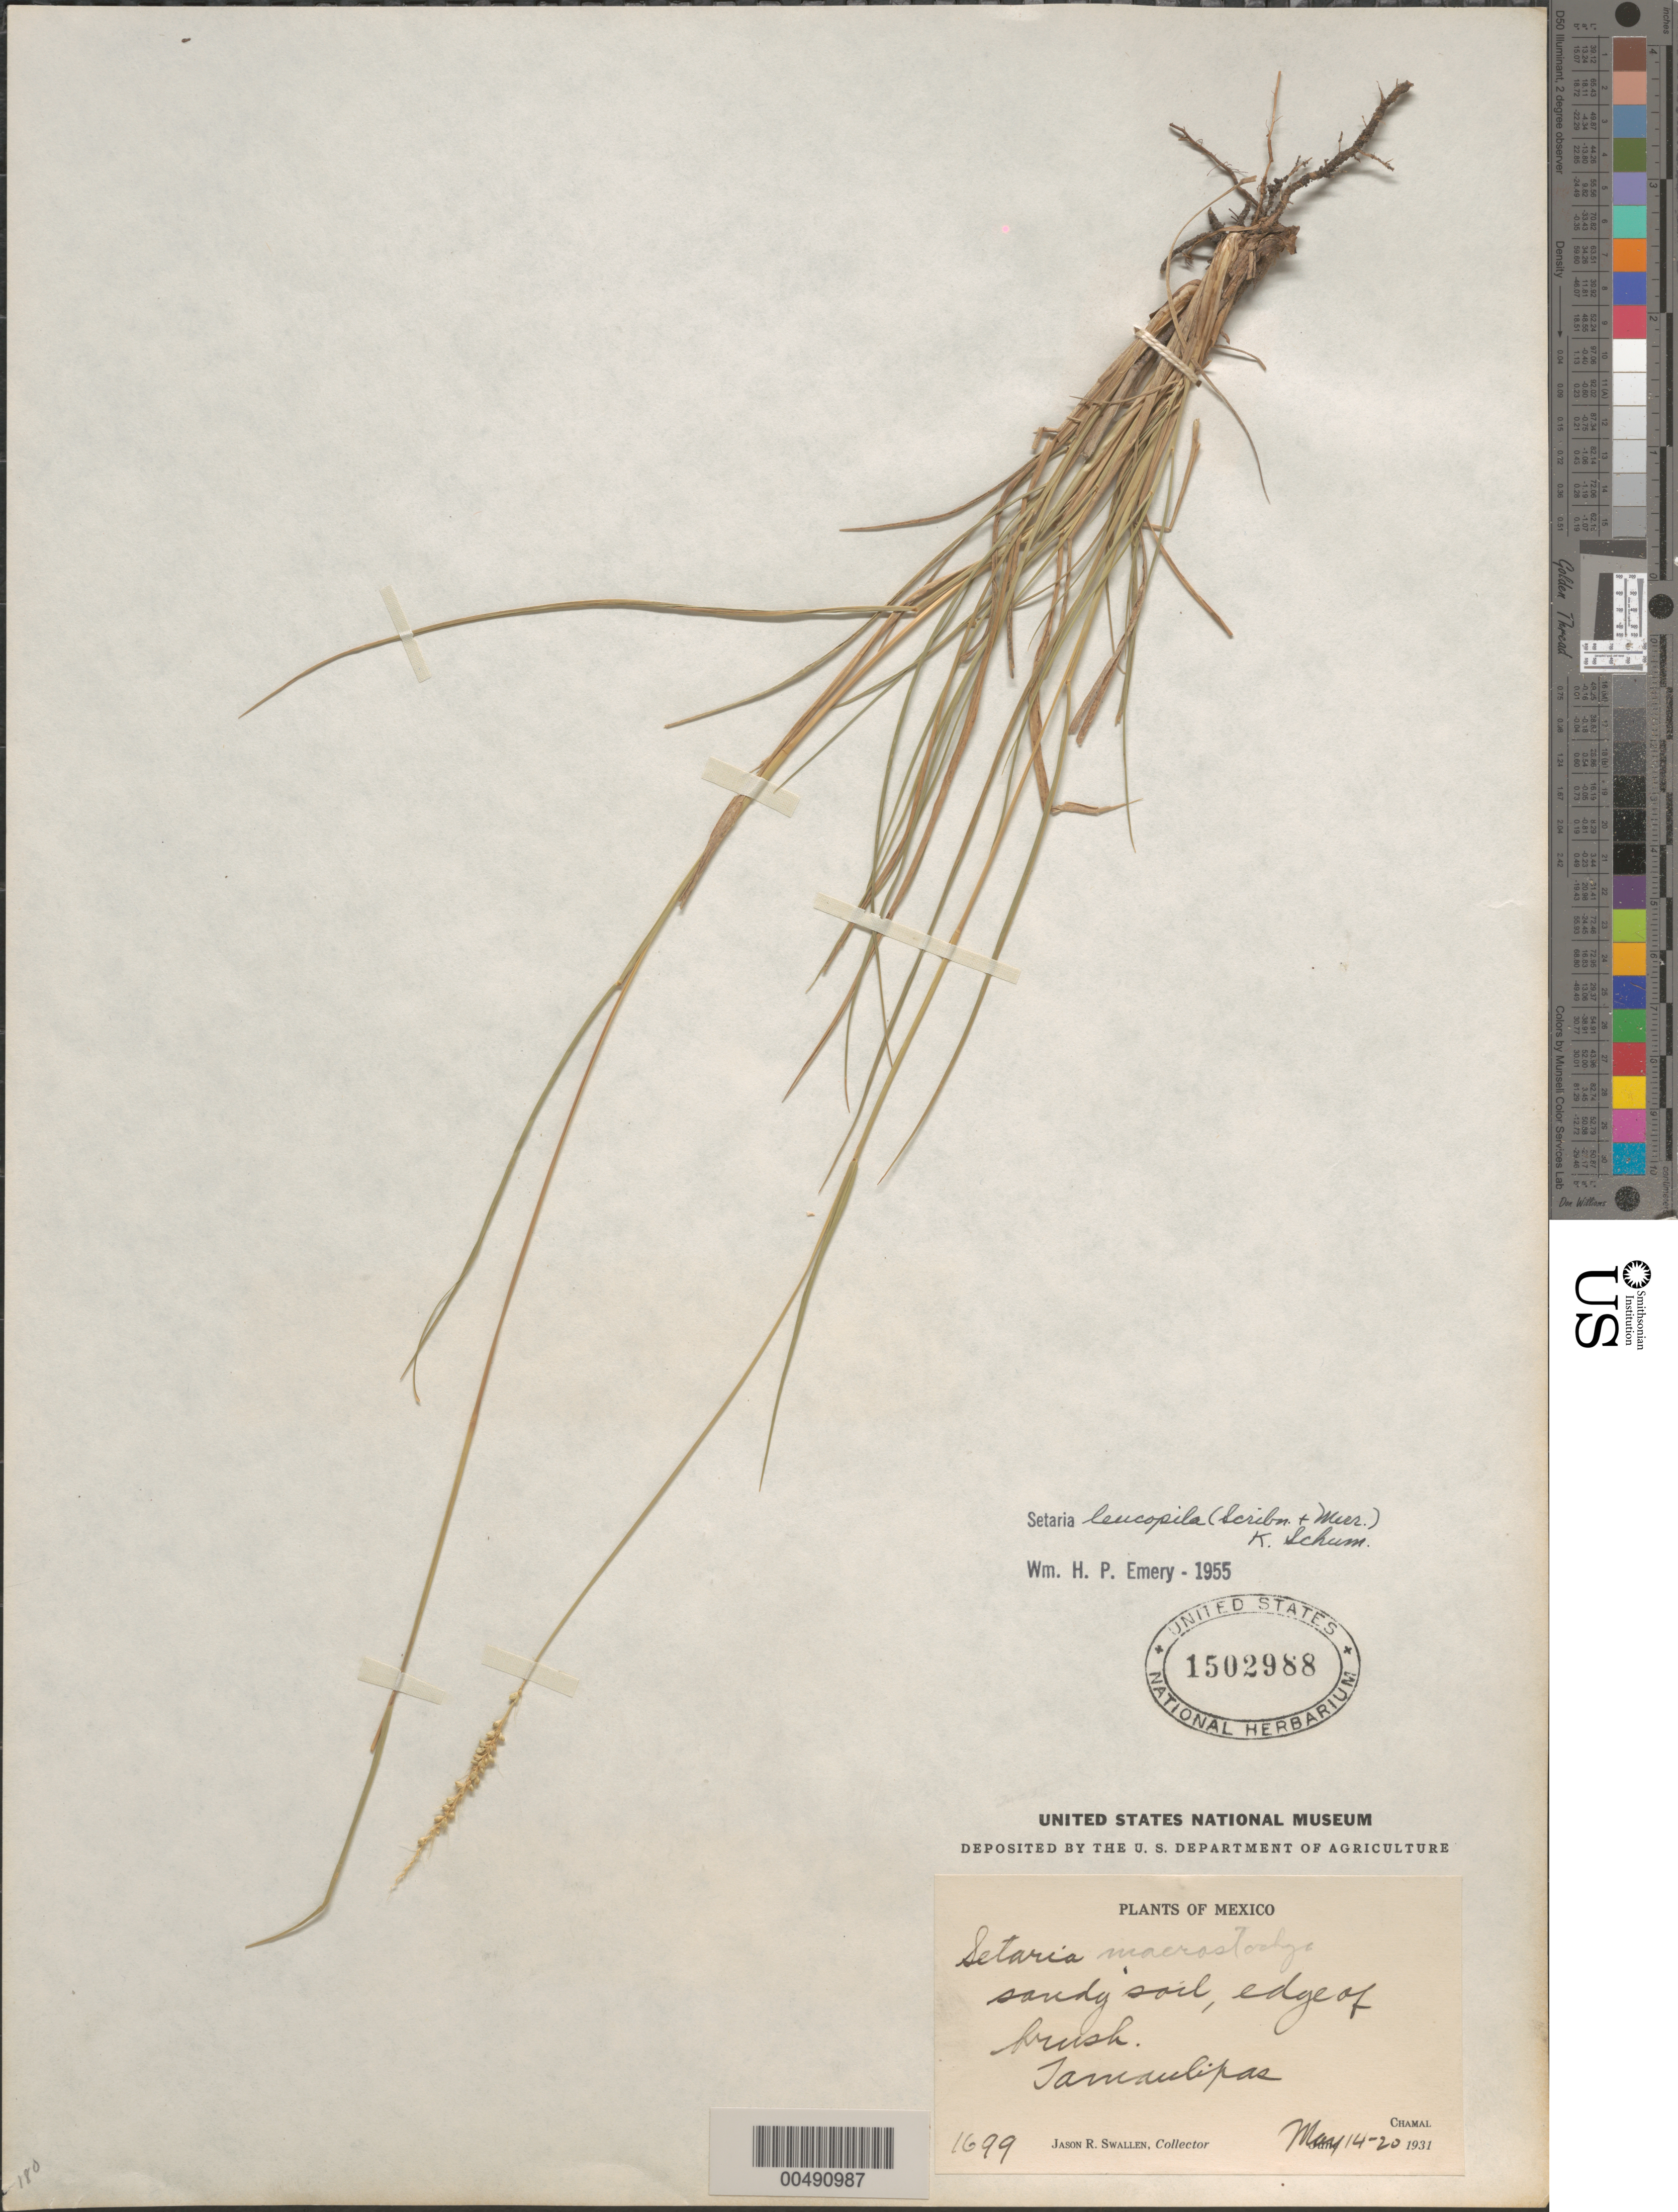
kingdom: Plantae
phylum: Tracheophyta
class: Liliopsida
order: Poales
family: Poaceae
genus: Setaria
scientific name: Setaria leucopila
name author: (Scribn. & Merr.) K. Schum.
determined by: Emery, W. H. P.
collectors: J. R. Swallen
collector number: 1699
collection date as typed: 14 May 1931 to 20 May 1931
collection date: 1931-05-14/1931-05-20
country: Mexico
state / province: Tamaulipas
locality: Chamal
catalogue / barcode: US 1502988